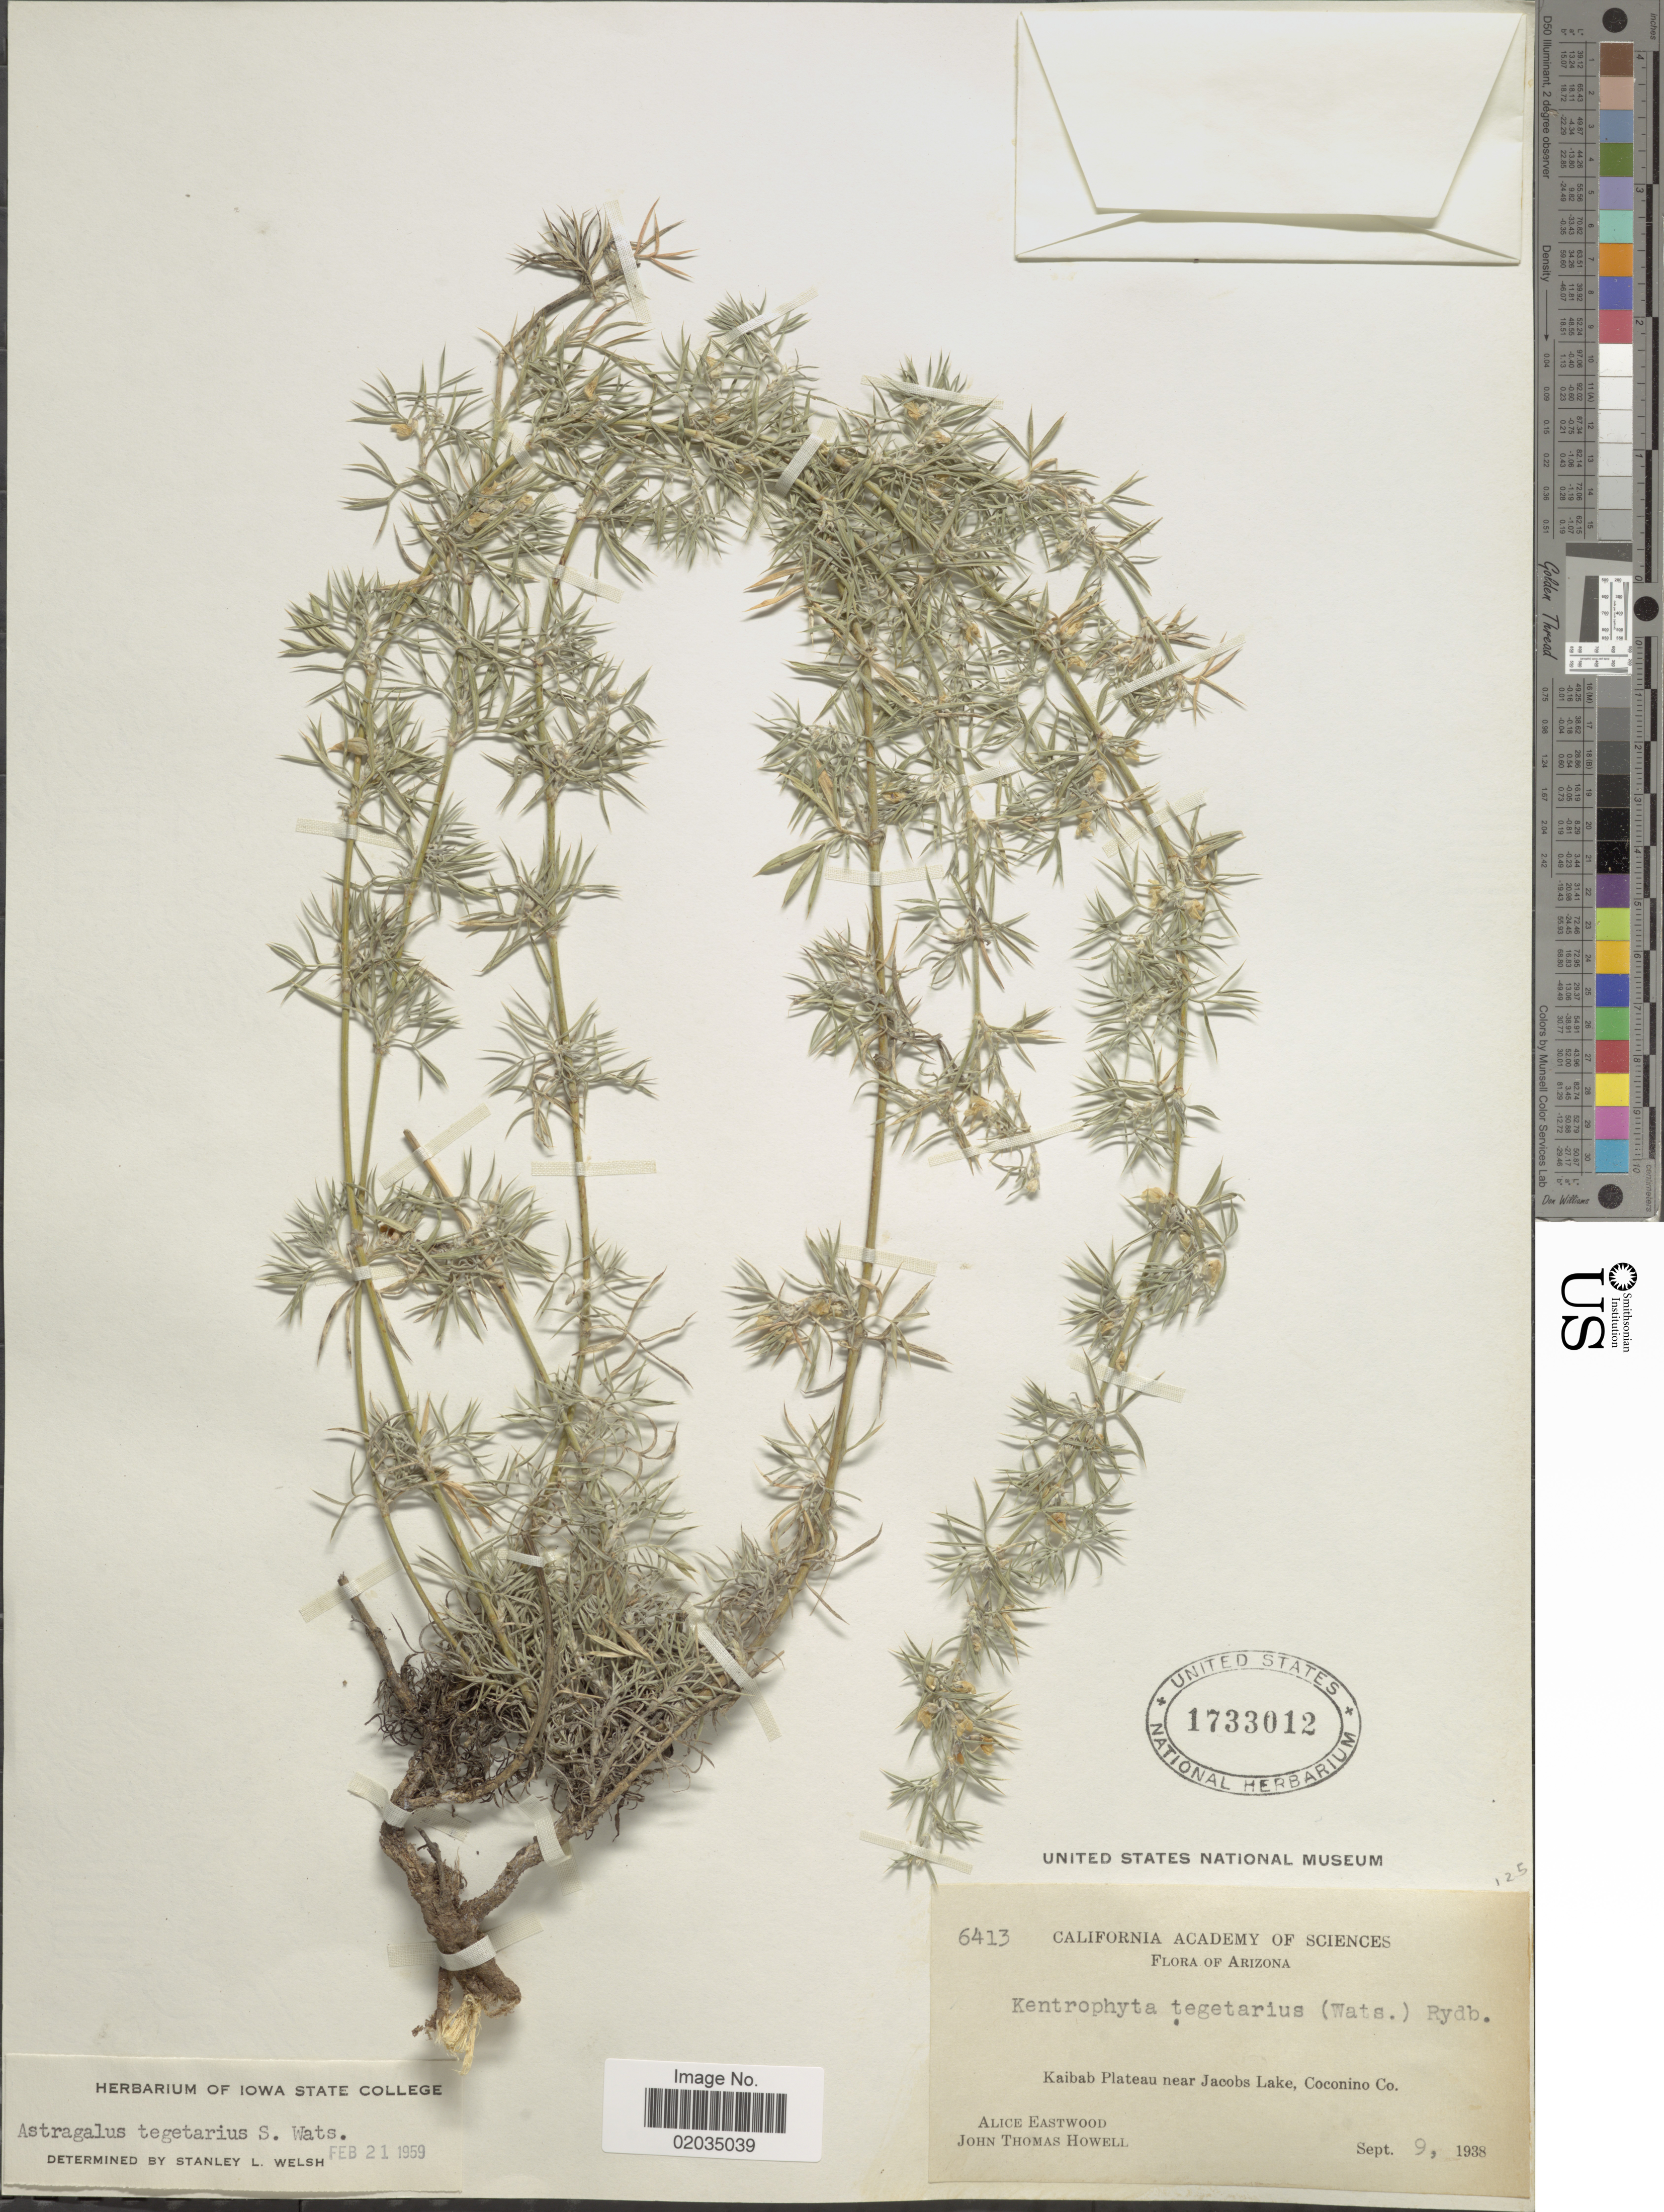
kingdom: Plantae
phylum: Tracheophyta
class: Magnoliopsida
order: Fabales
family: Fabaceae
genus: Astragalus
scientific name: Astragalus tegetarioides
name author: M.E. Jones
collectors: A. Eastwood & J. T. Howell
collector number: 6413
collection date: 1938-09-09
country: United States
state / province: Arizona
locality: Kaibab Plateau near Jacobs Lake, Coconino Co.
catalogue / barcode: US 1733012